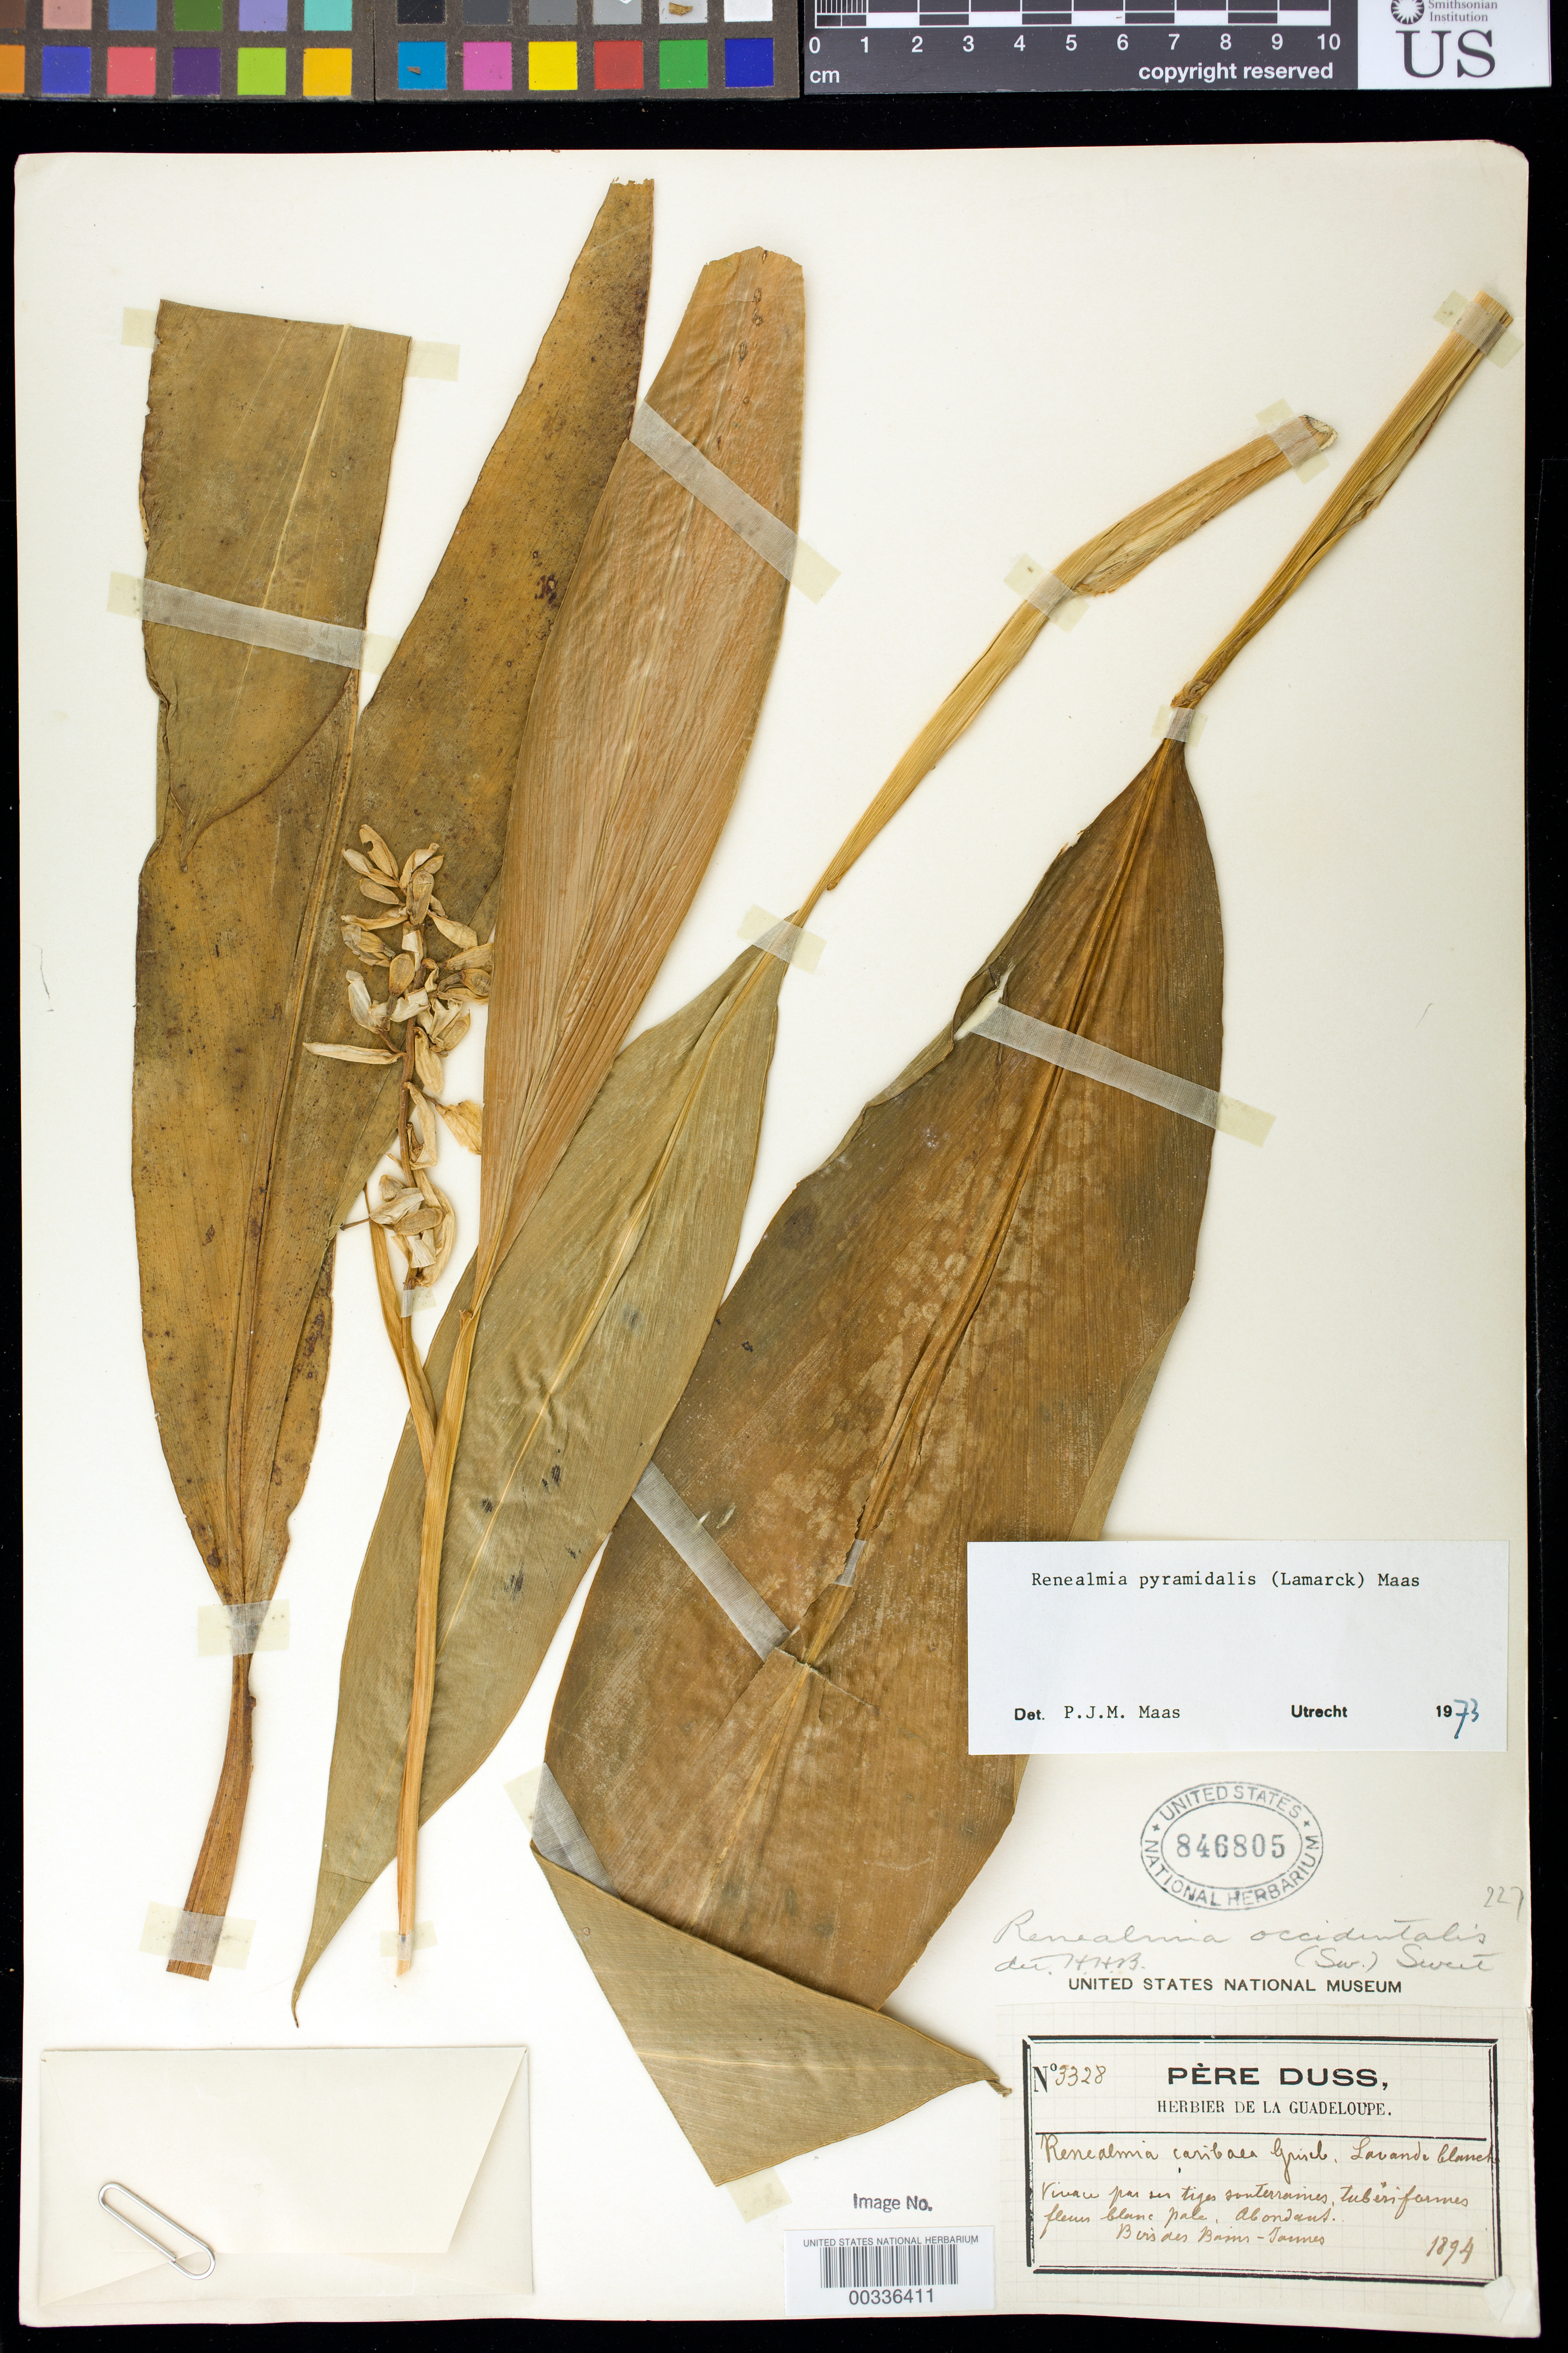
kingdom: Plantae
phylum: Tracheophyta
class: Liliopsida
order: Zingiberales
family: Zingiberaceae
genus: Renealmia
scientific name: Renealmia pyramidalis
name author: (Lam.) Maas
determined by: Maas, Paul J. M.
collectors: Père Duss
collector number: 3328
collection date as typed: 1894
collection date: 1894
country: Guadeloupe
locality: Bois des bains-jaunes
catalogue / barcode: US 846805